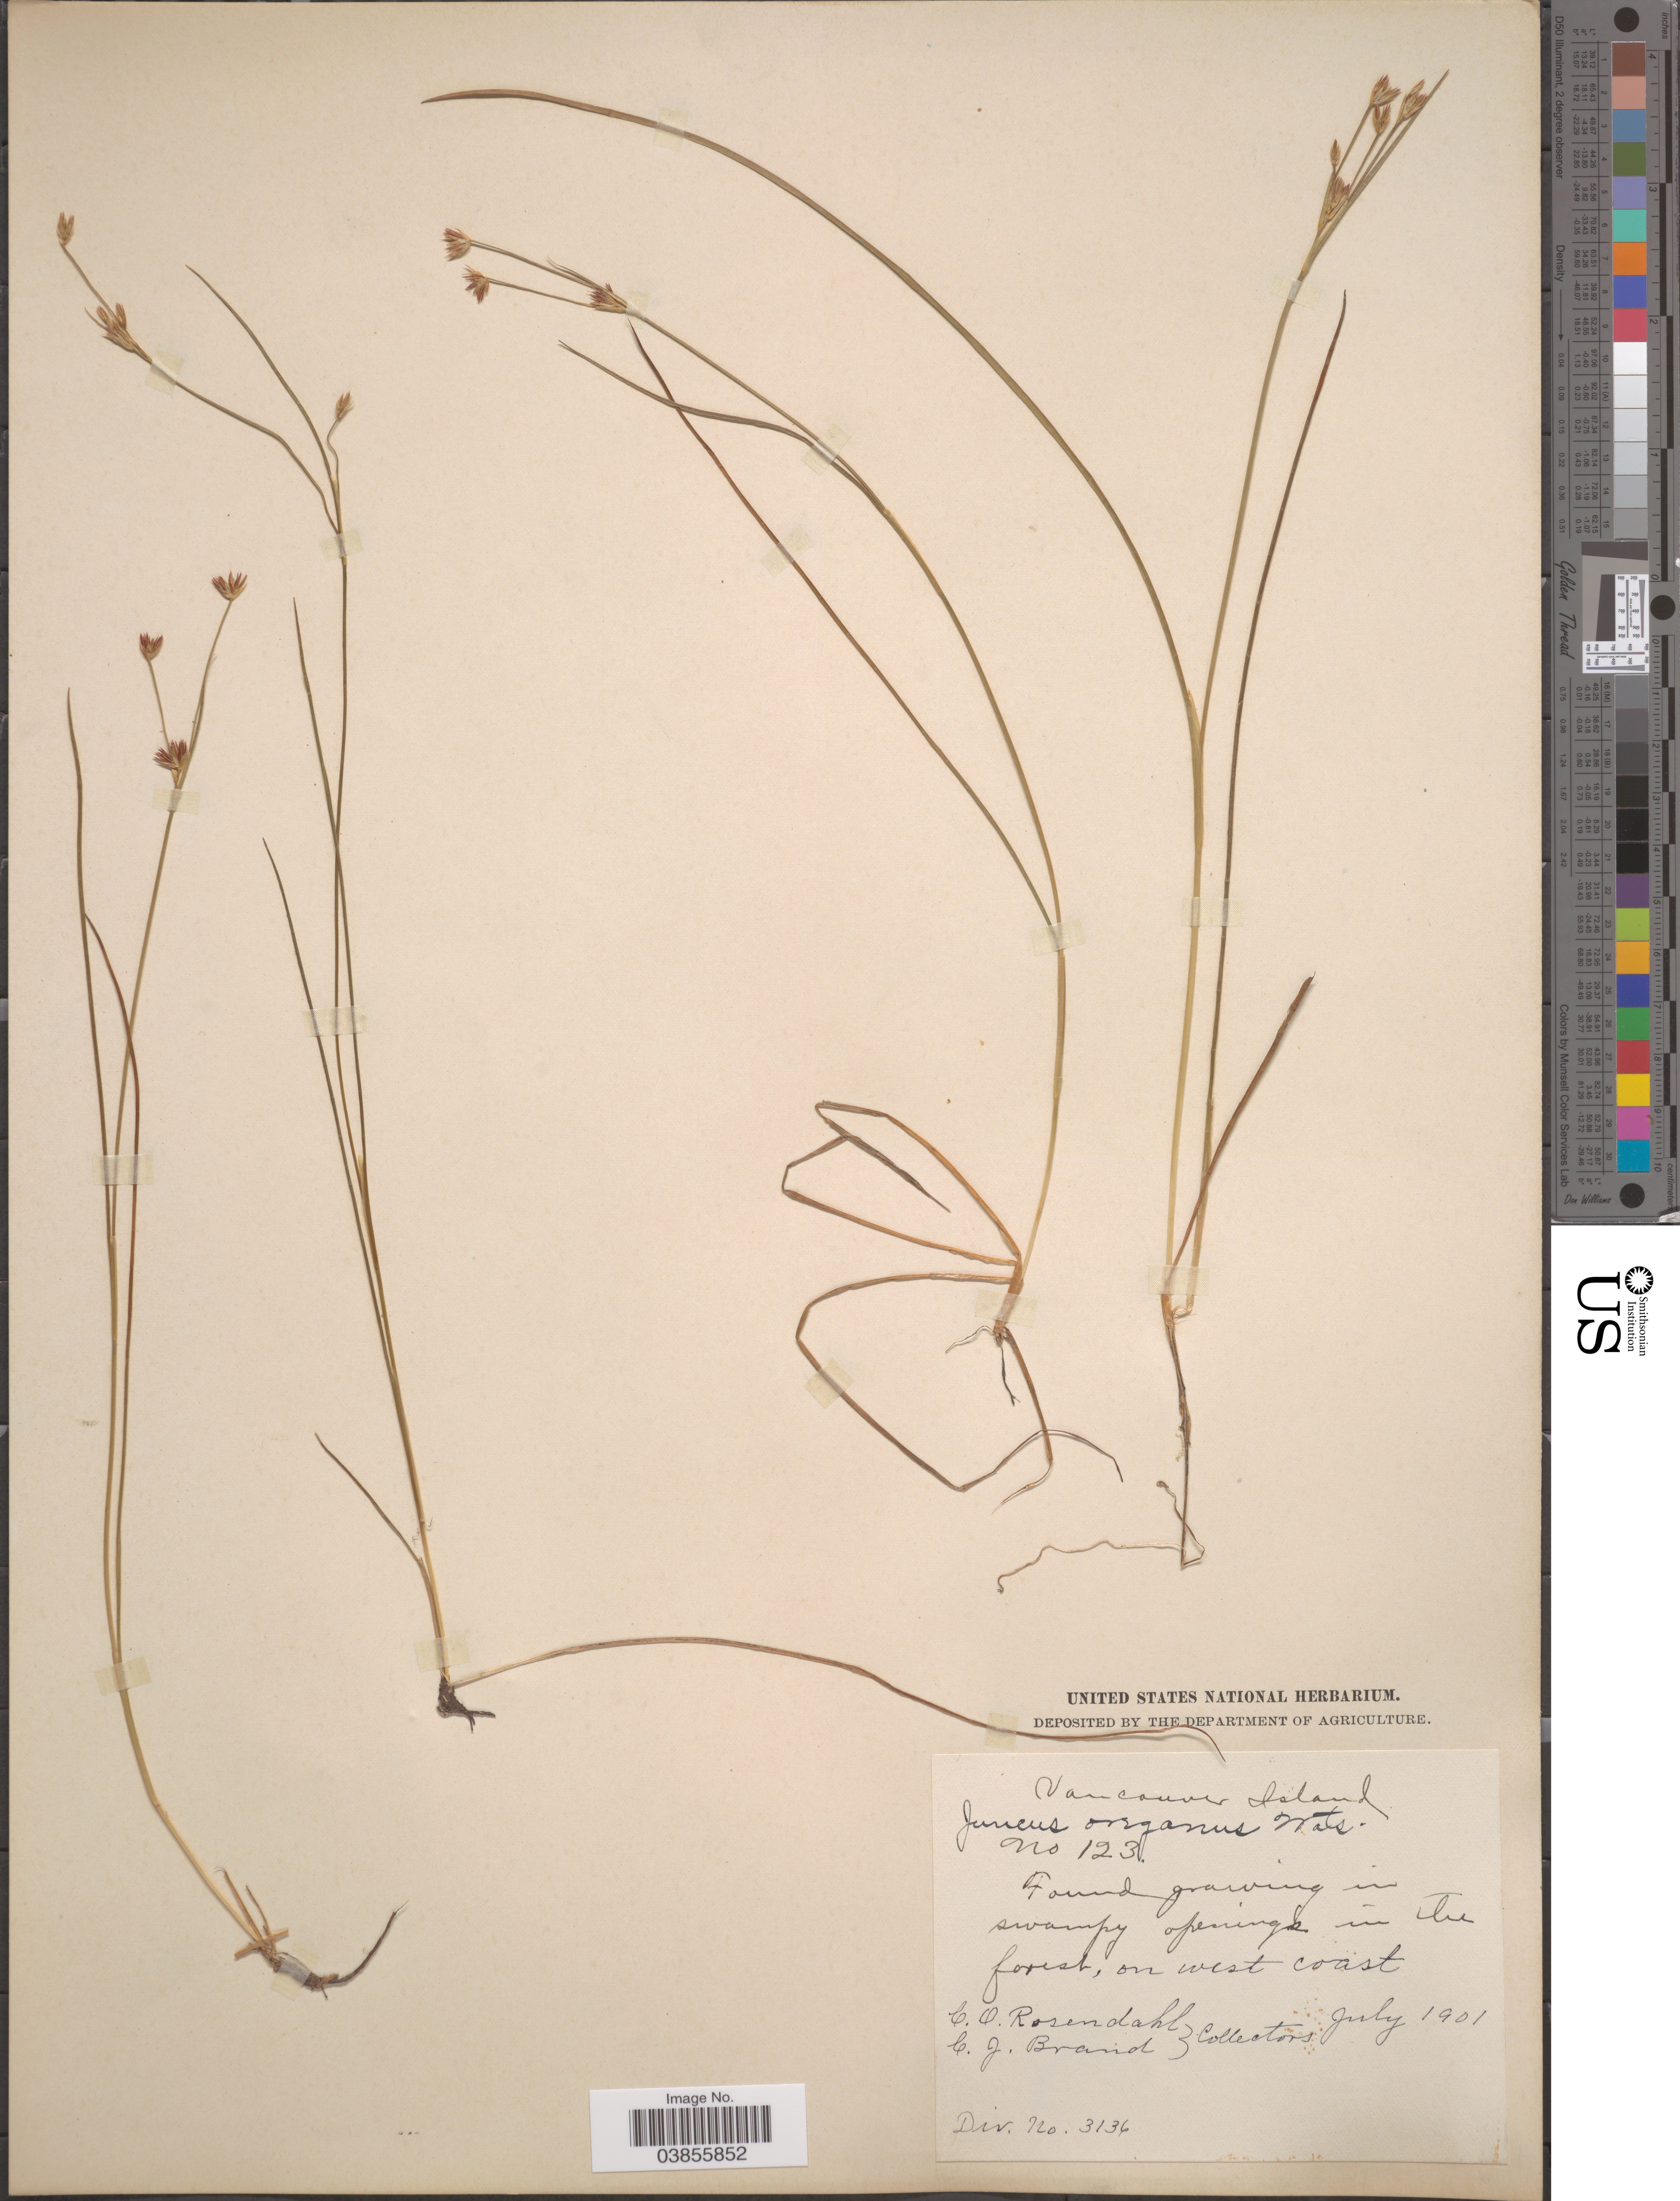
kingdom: Plantae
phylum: Tracheophyta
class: Liliopsida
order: Poales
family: Juncaceae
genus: Juncus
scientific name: Juncus oreganus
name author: S. Watson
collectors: C. O. Rosendahl & C. J. Brand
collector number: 123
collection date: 1901-07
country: Canada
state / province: British Columbia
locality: Vancouver Island. In the forest, on west coast.